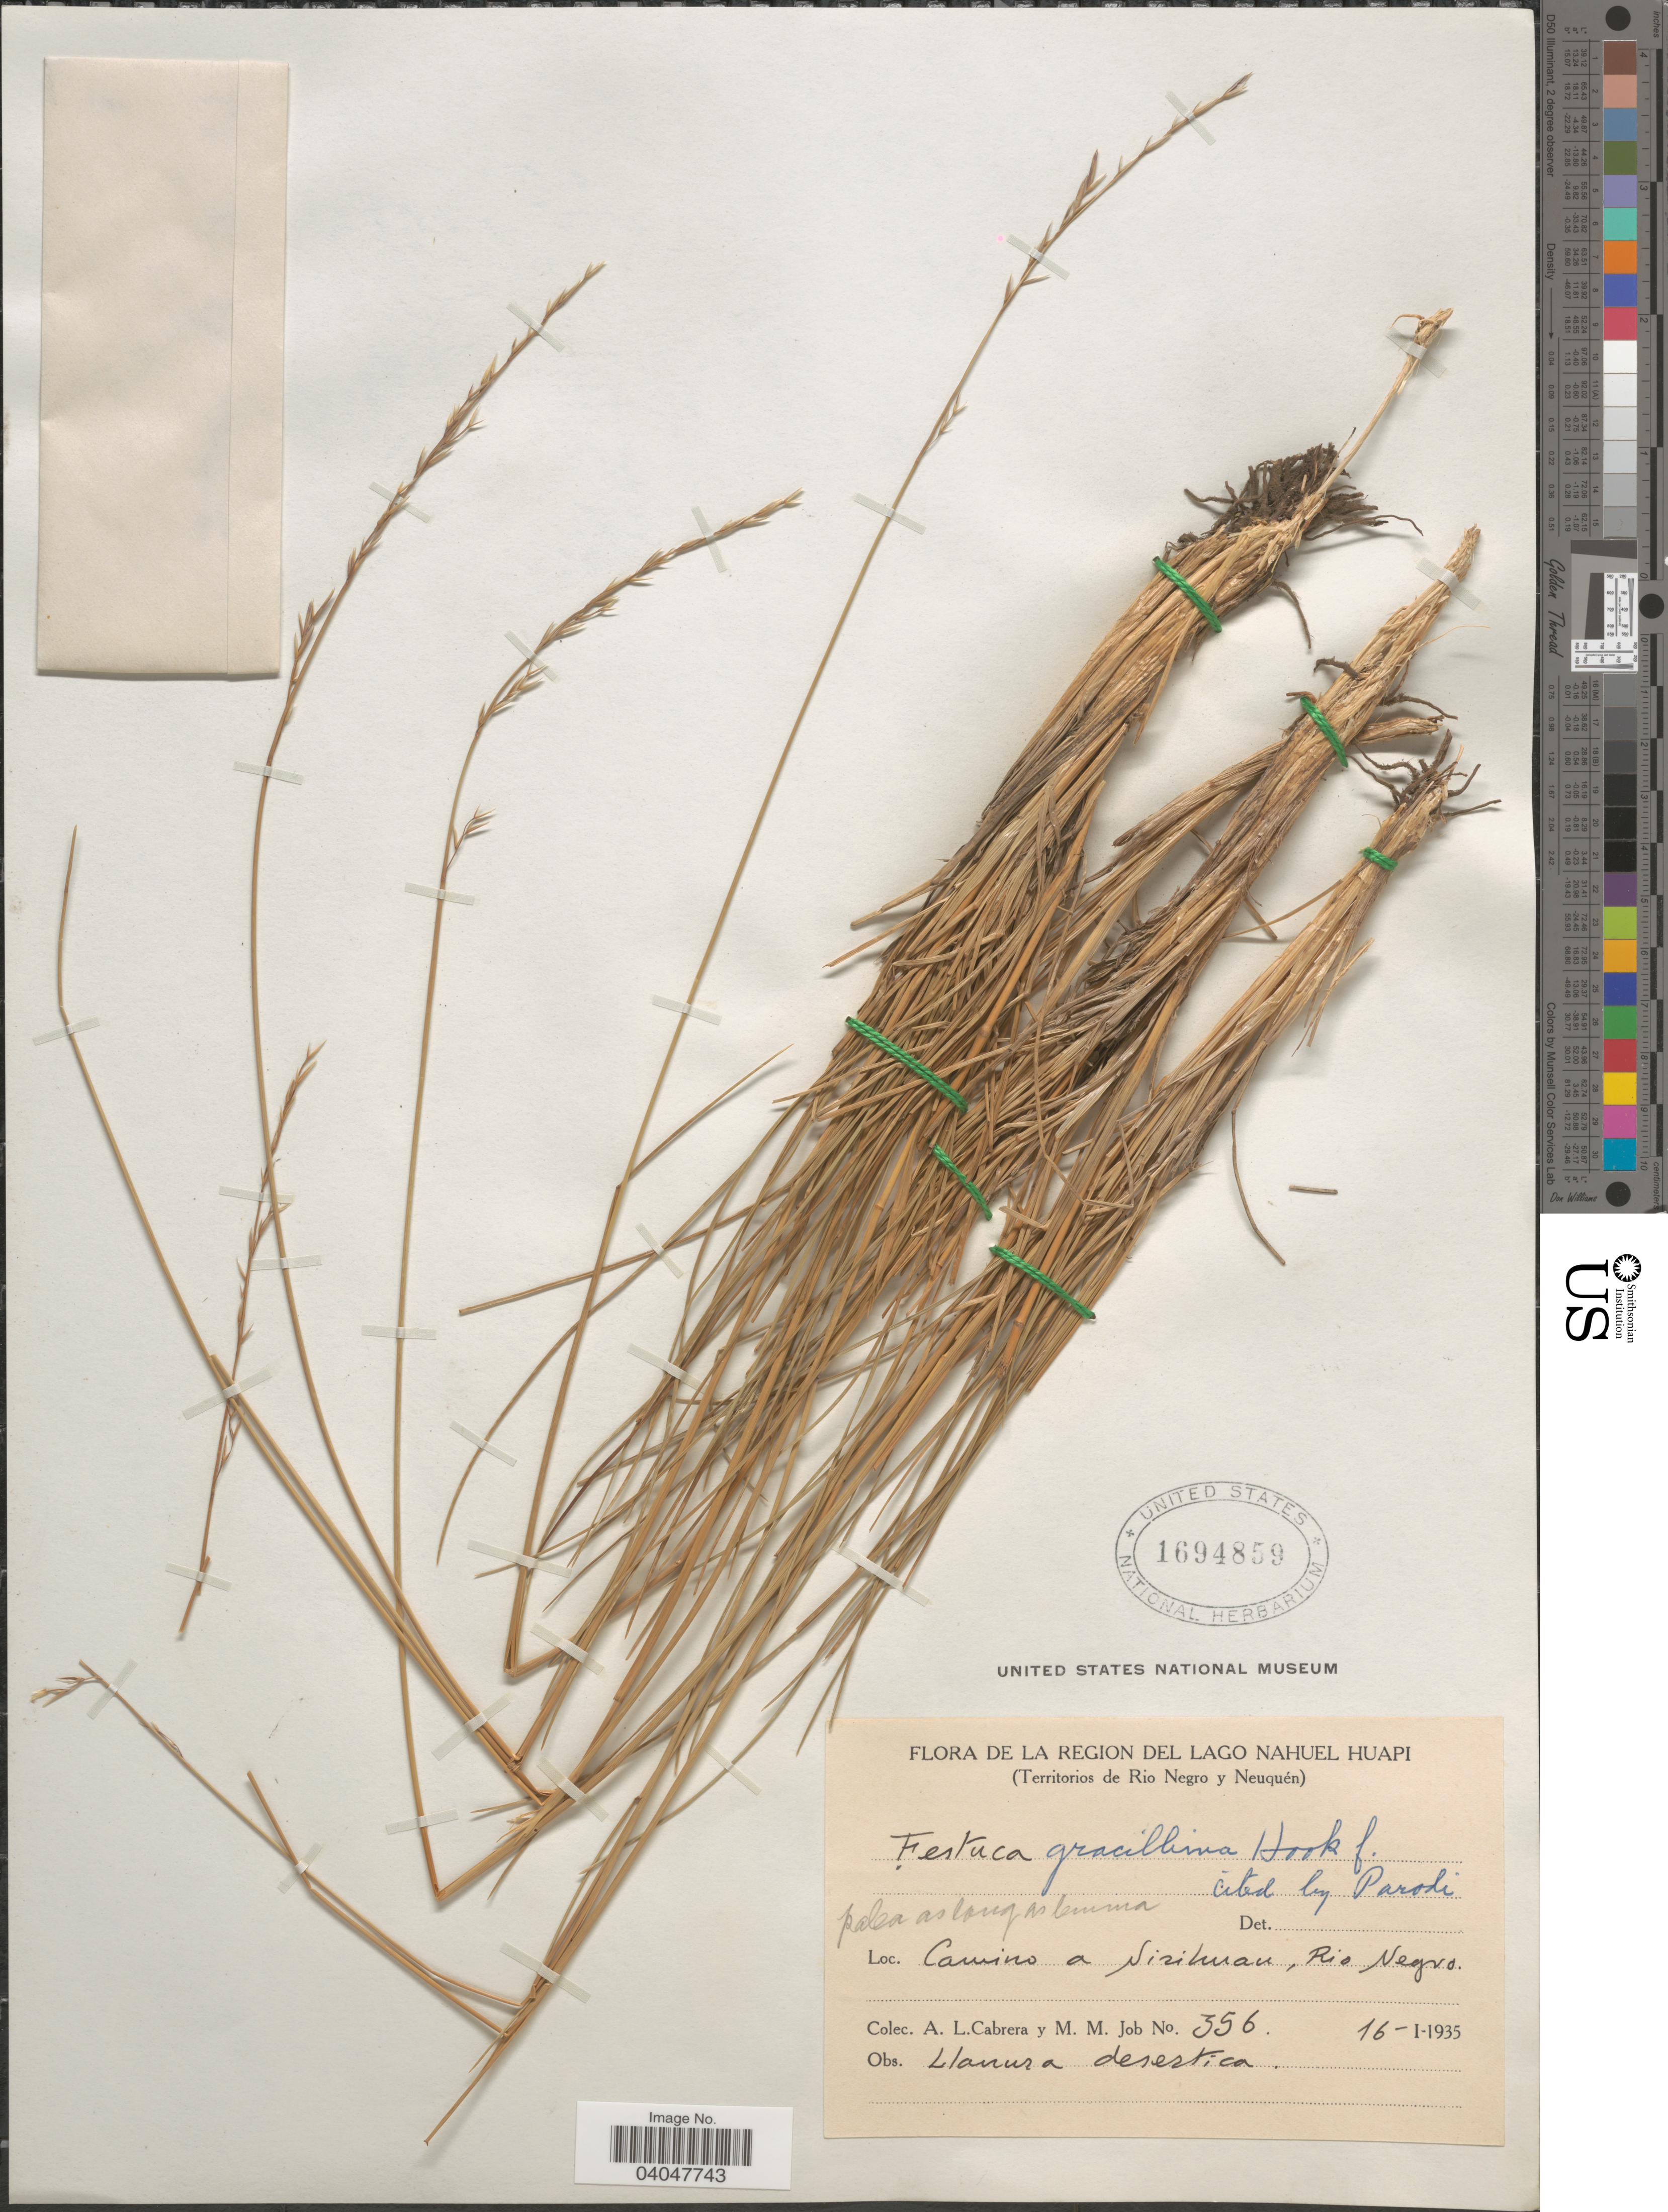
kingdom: Plantae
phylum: Tracheophyta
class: Liliopsida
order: Poales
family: Poaceae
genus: Festuca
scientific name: Festuca gracillima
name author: Hook. f.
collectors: A. L. Cabrera & M. Job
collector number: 356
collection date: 1935-01-16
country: Argentina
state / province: Neuquen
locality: La Region del Lago Nahuel Huapi (Territorios de Rio Negro y Neuquén). Camino a Nirihuau, Rio Negro.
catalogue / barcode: US 1694859